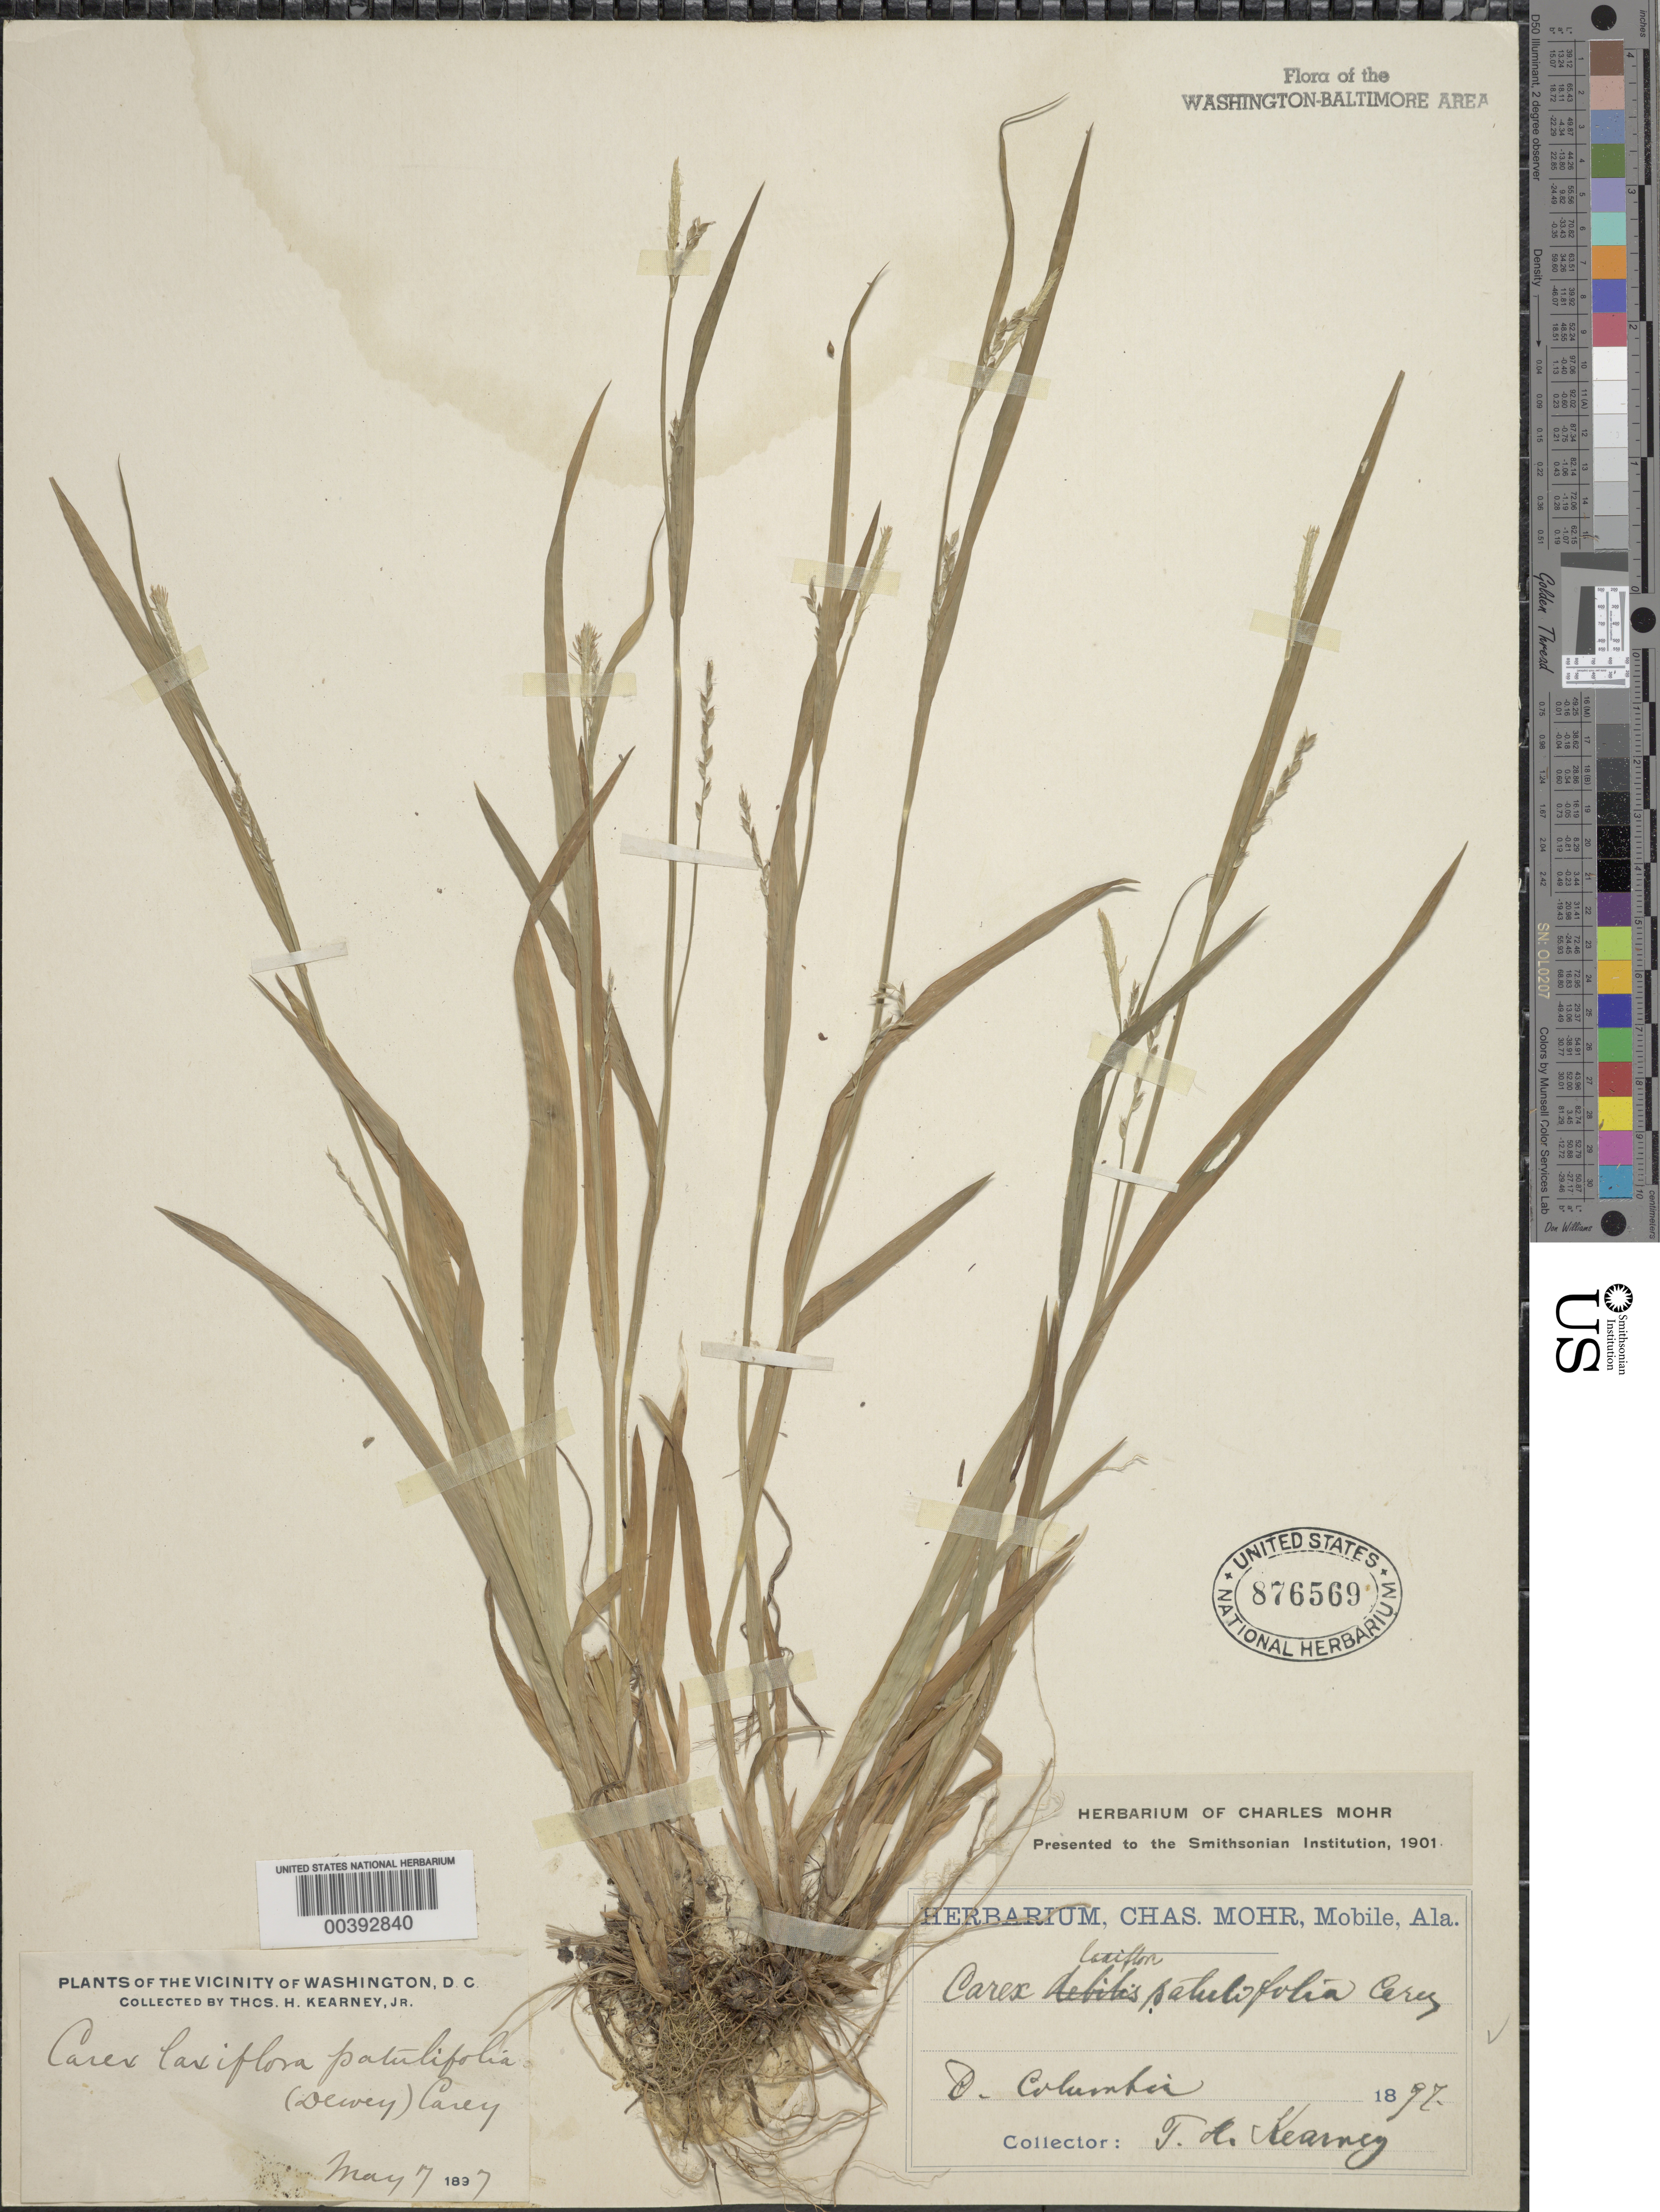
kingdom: Plantae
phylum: Tracheophyta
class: Liliopsida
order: Poales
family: Cyperaceae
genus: Carex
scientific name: Carex laxiflora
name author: Lam.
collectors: T. H. Kearney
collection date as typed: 1897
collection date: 1897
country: United States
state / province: District of Columbia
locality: Washington DC Area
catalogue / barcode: US 876569